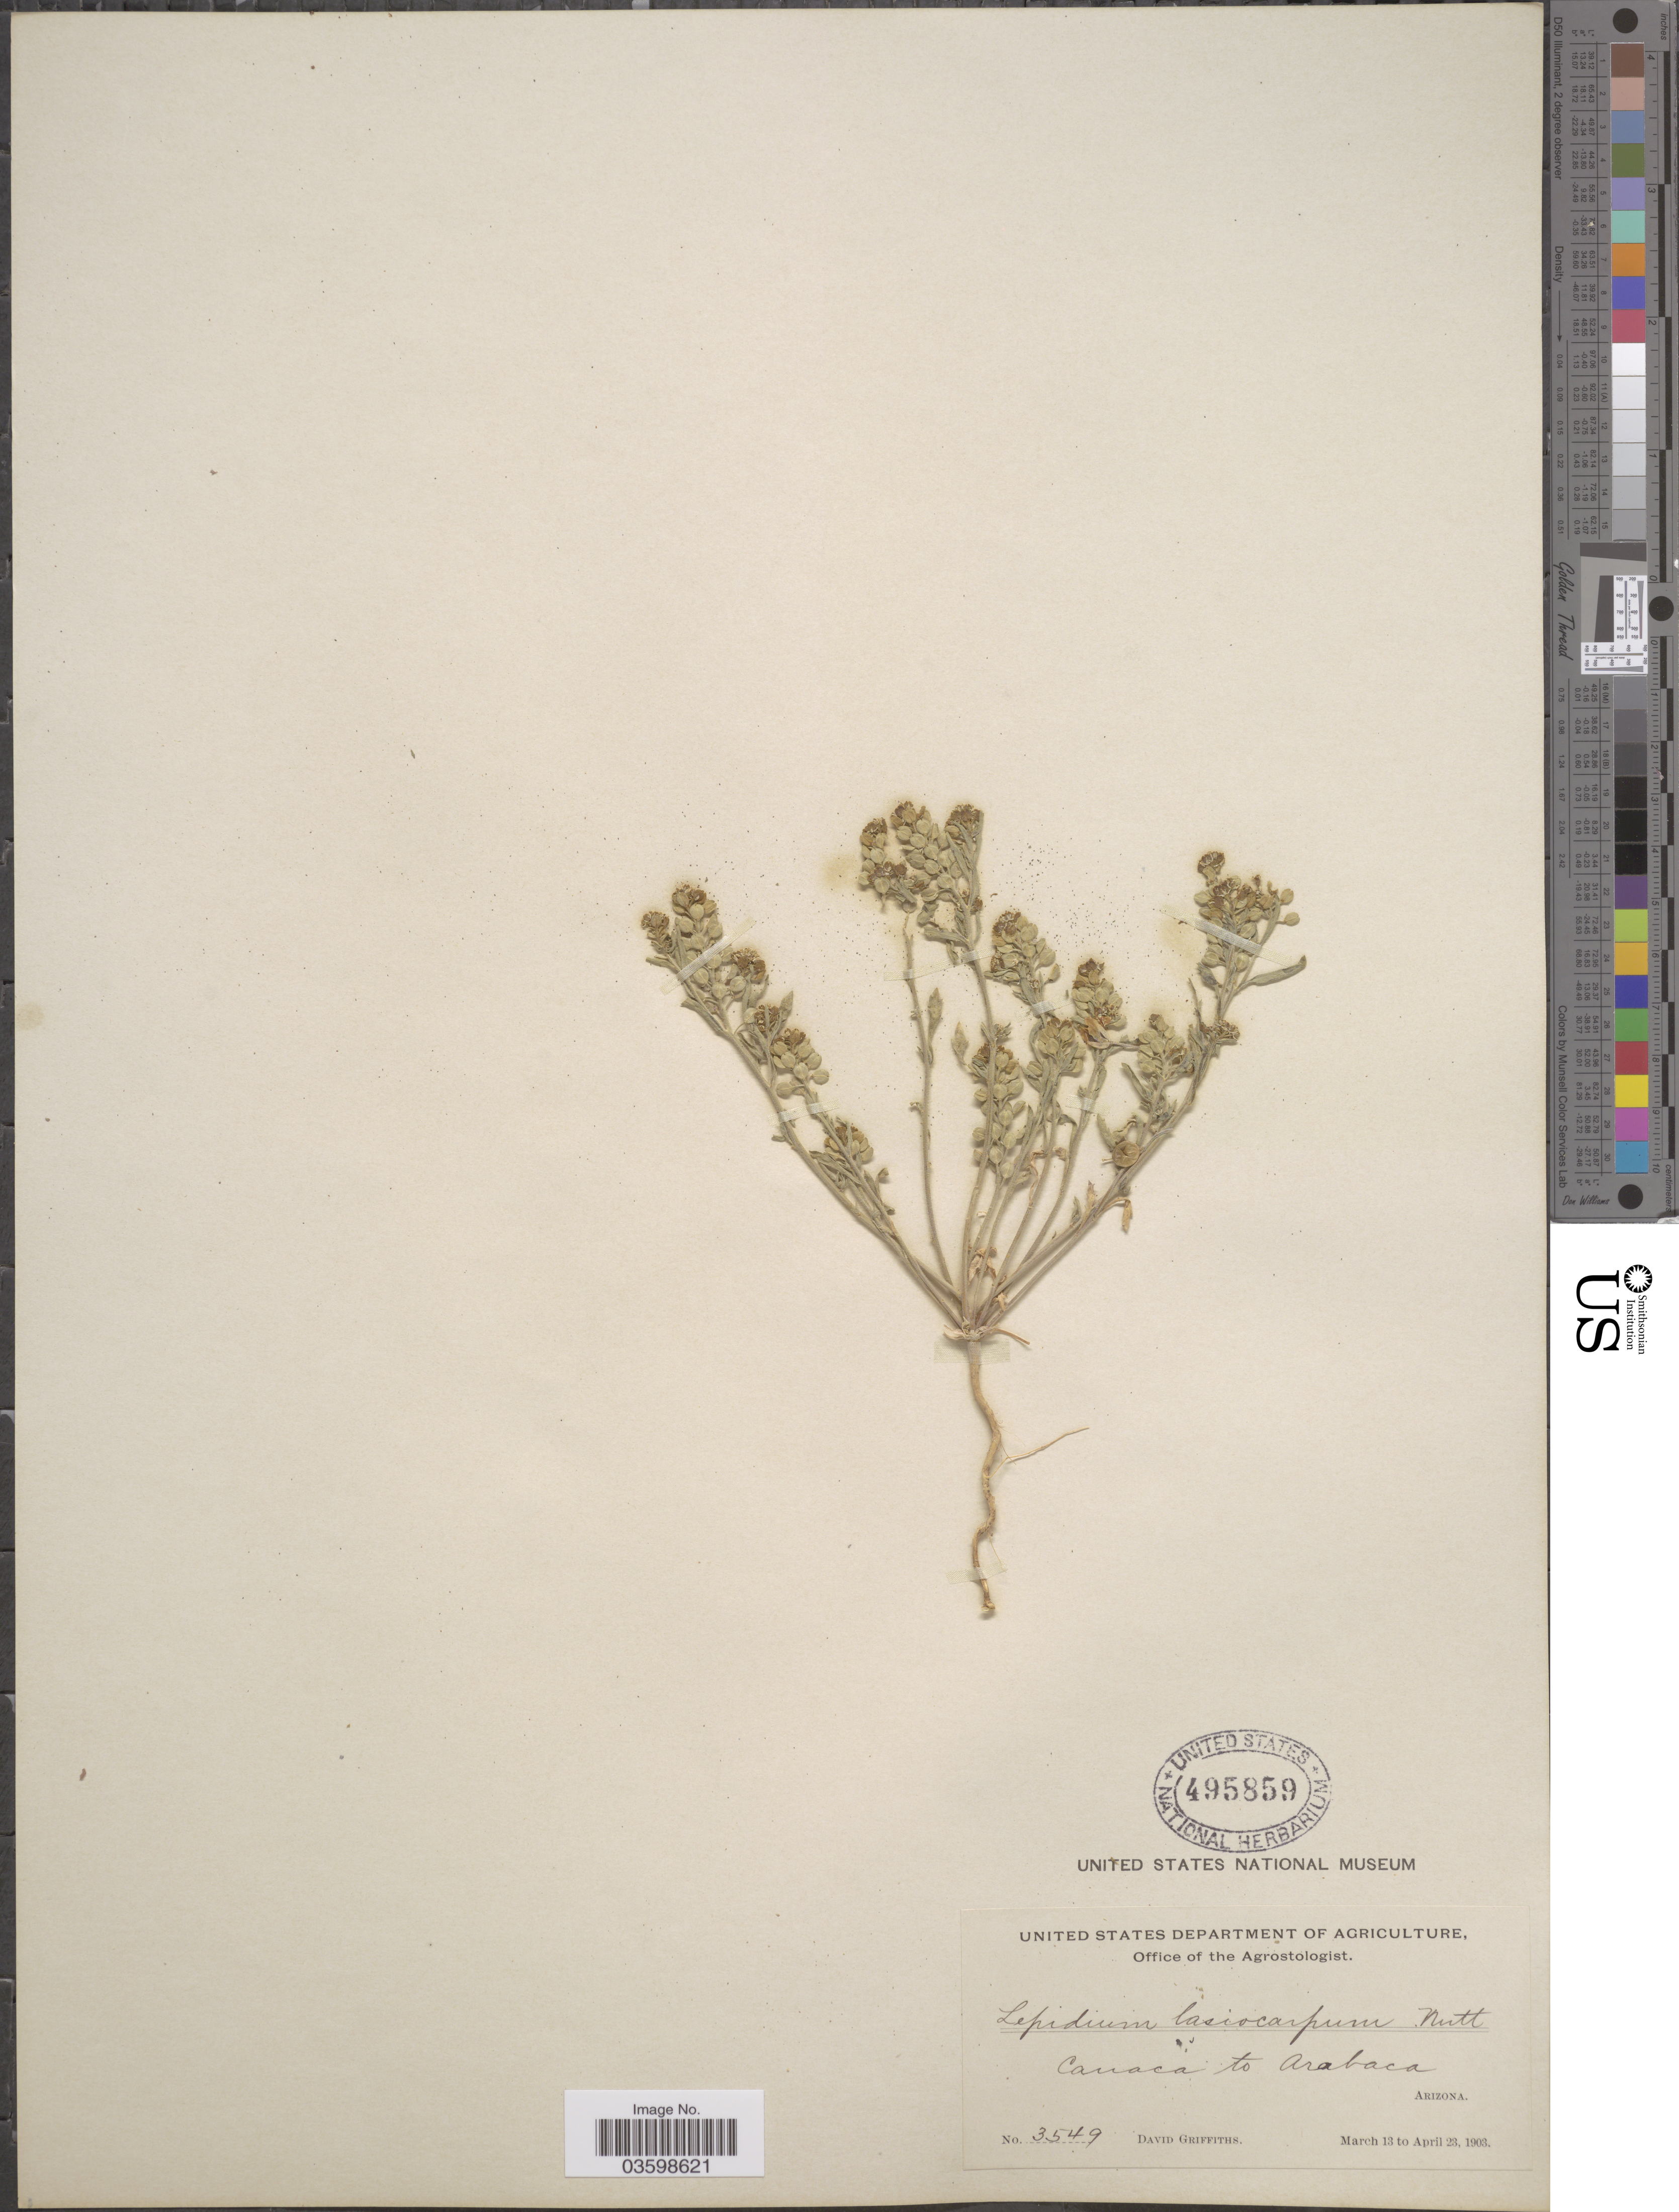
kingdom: Plantae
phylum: Tracheophyta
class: Magnoliopsida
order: Brassicales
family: Brassicaceae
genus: Lepidium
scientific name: Lepidium lasiocarpum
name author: Nutt.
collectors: D. Griffiths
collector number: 3549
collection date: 1903-03-13/1903-04-23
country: United States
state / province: Arizona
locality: Canaca to Arabaca.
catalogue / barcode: US 495859